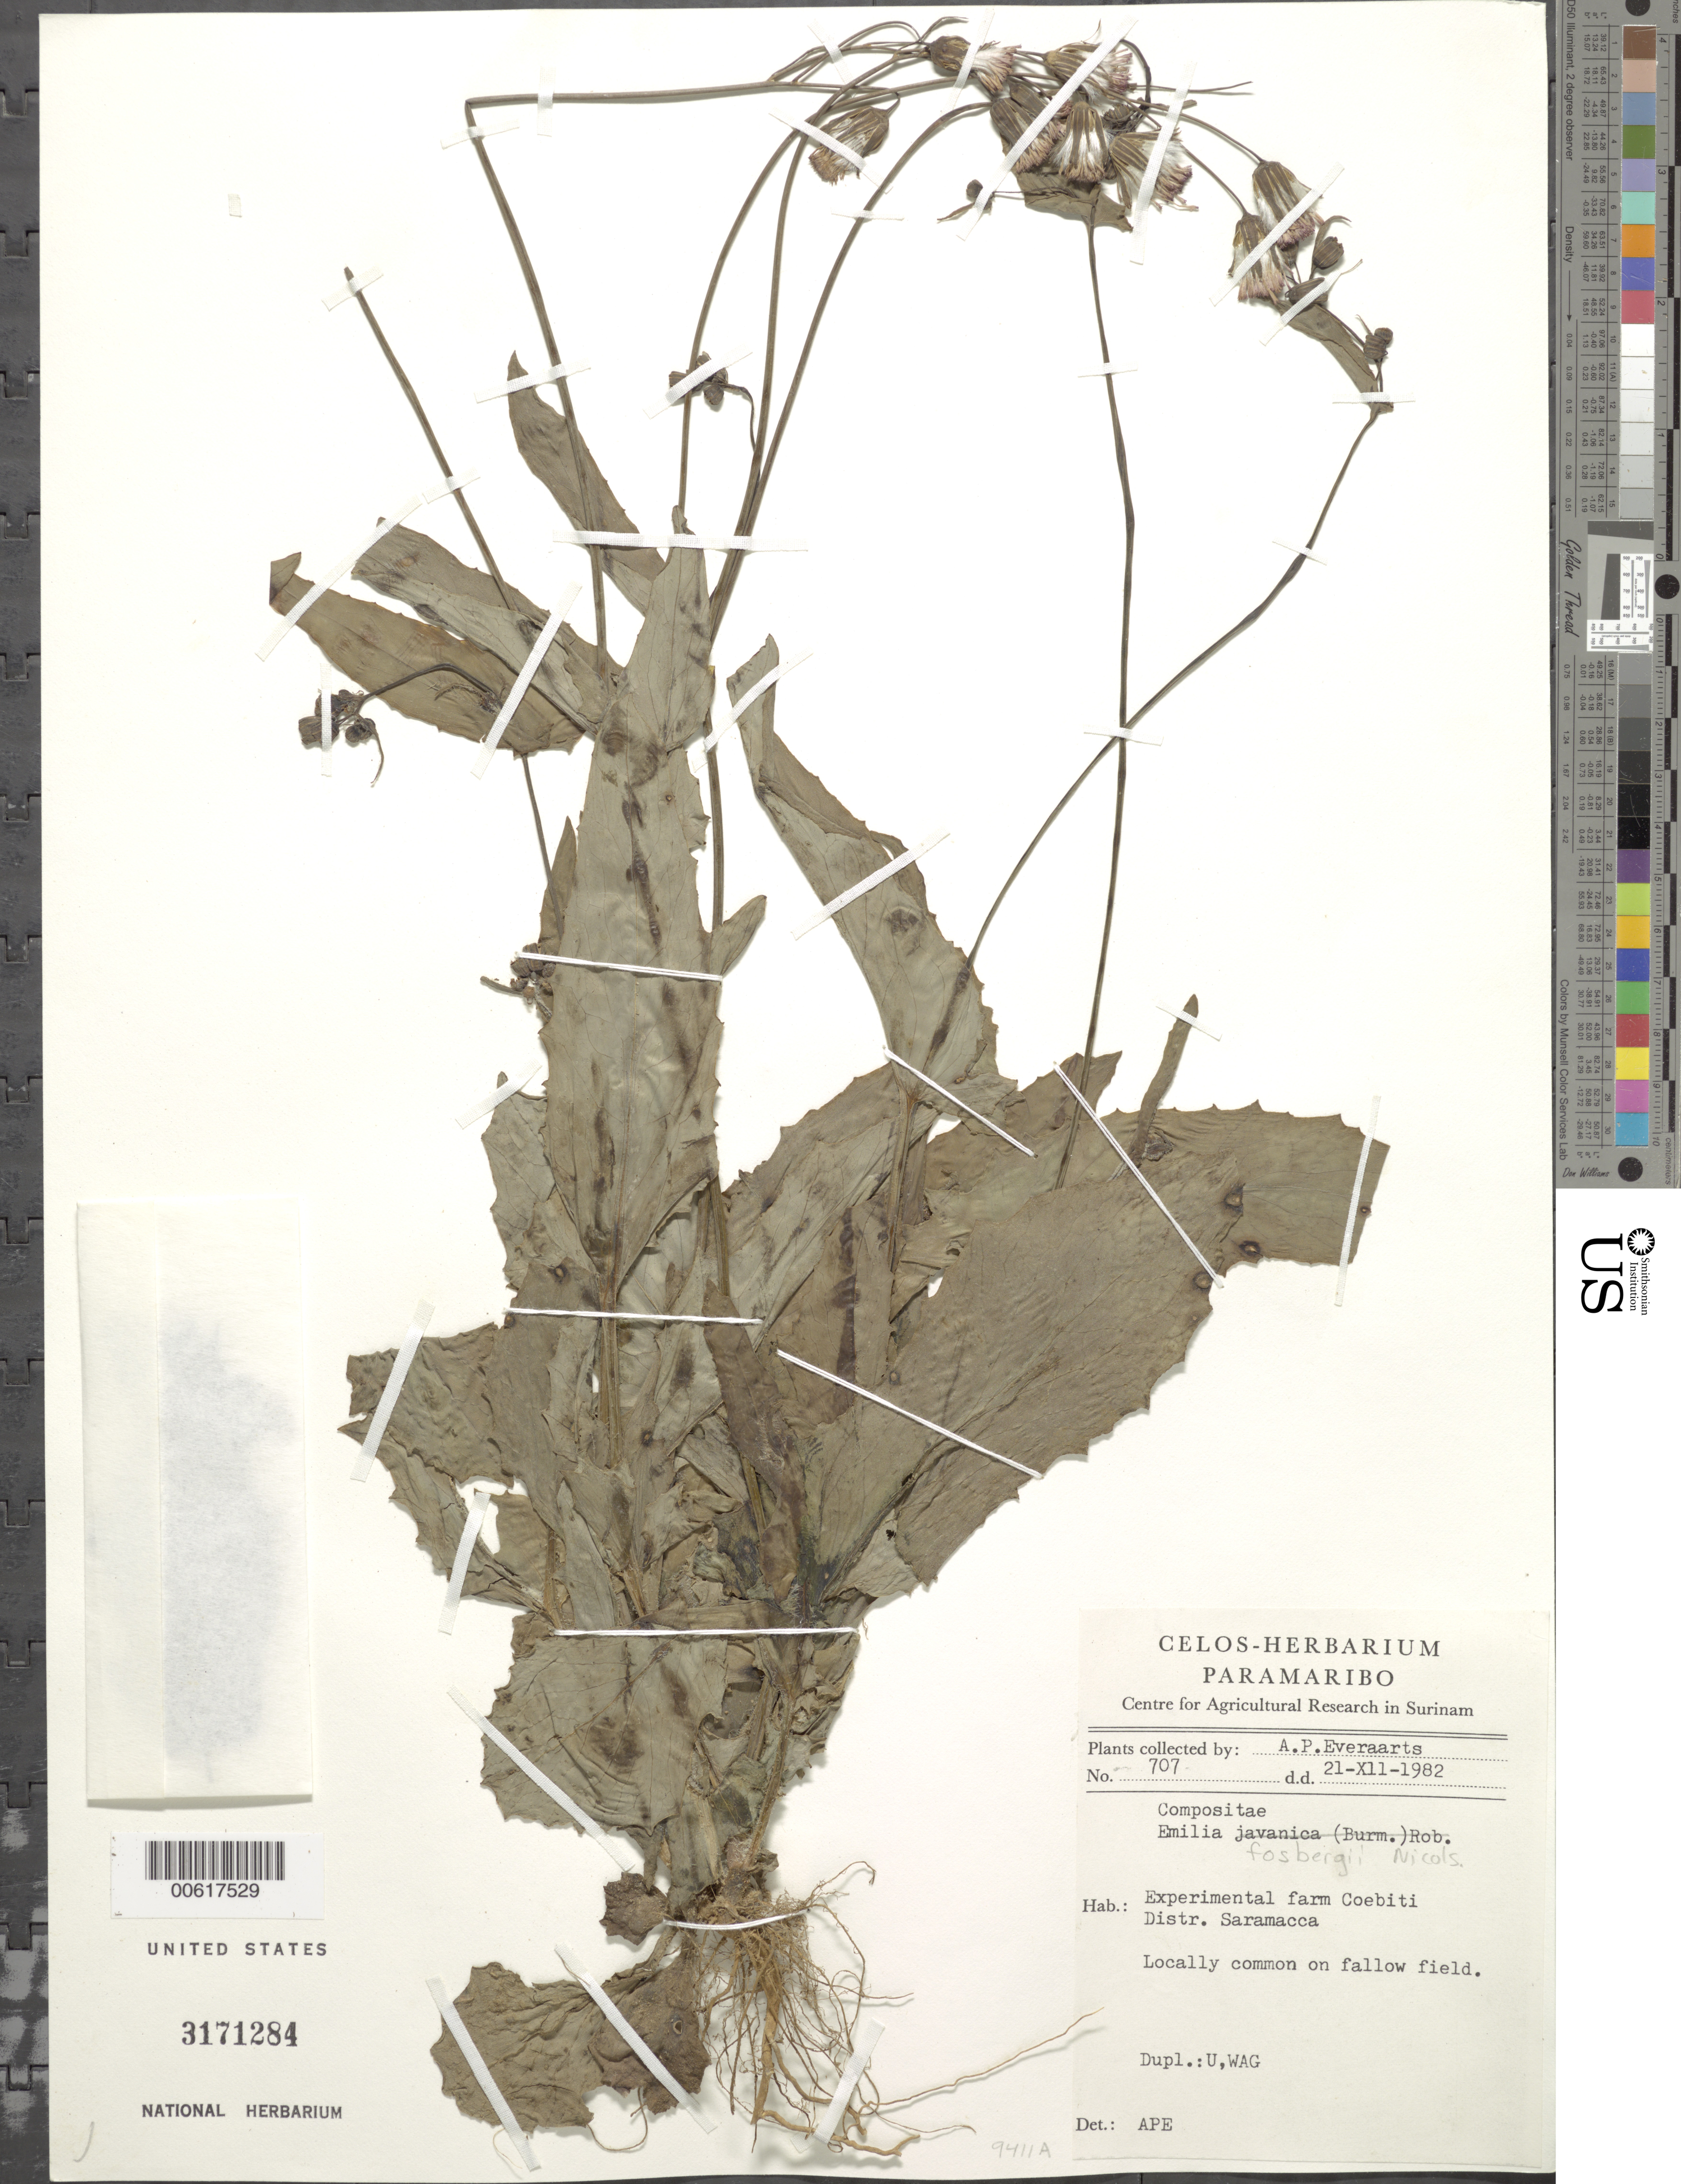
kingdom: Plantae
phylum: Tracheophyta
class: Magnoliopsida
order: Asterales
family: Asteraceae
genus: Emilia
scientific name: Emilia fosbergii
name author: Nicolson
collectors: A. Everaarts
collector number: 707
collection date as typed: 21-Dec-82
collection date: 1982-12-21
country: Suriname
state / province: Saramacca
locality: Coebiti Experimental Farm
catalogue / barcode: US 3171284